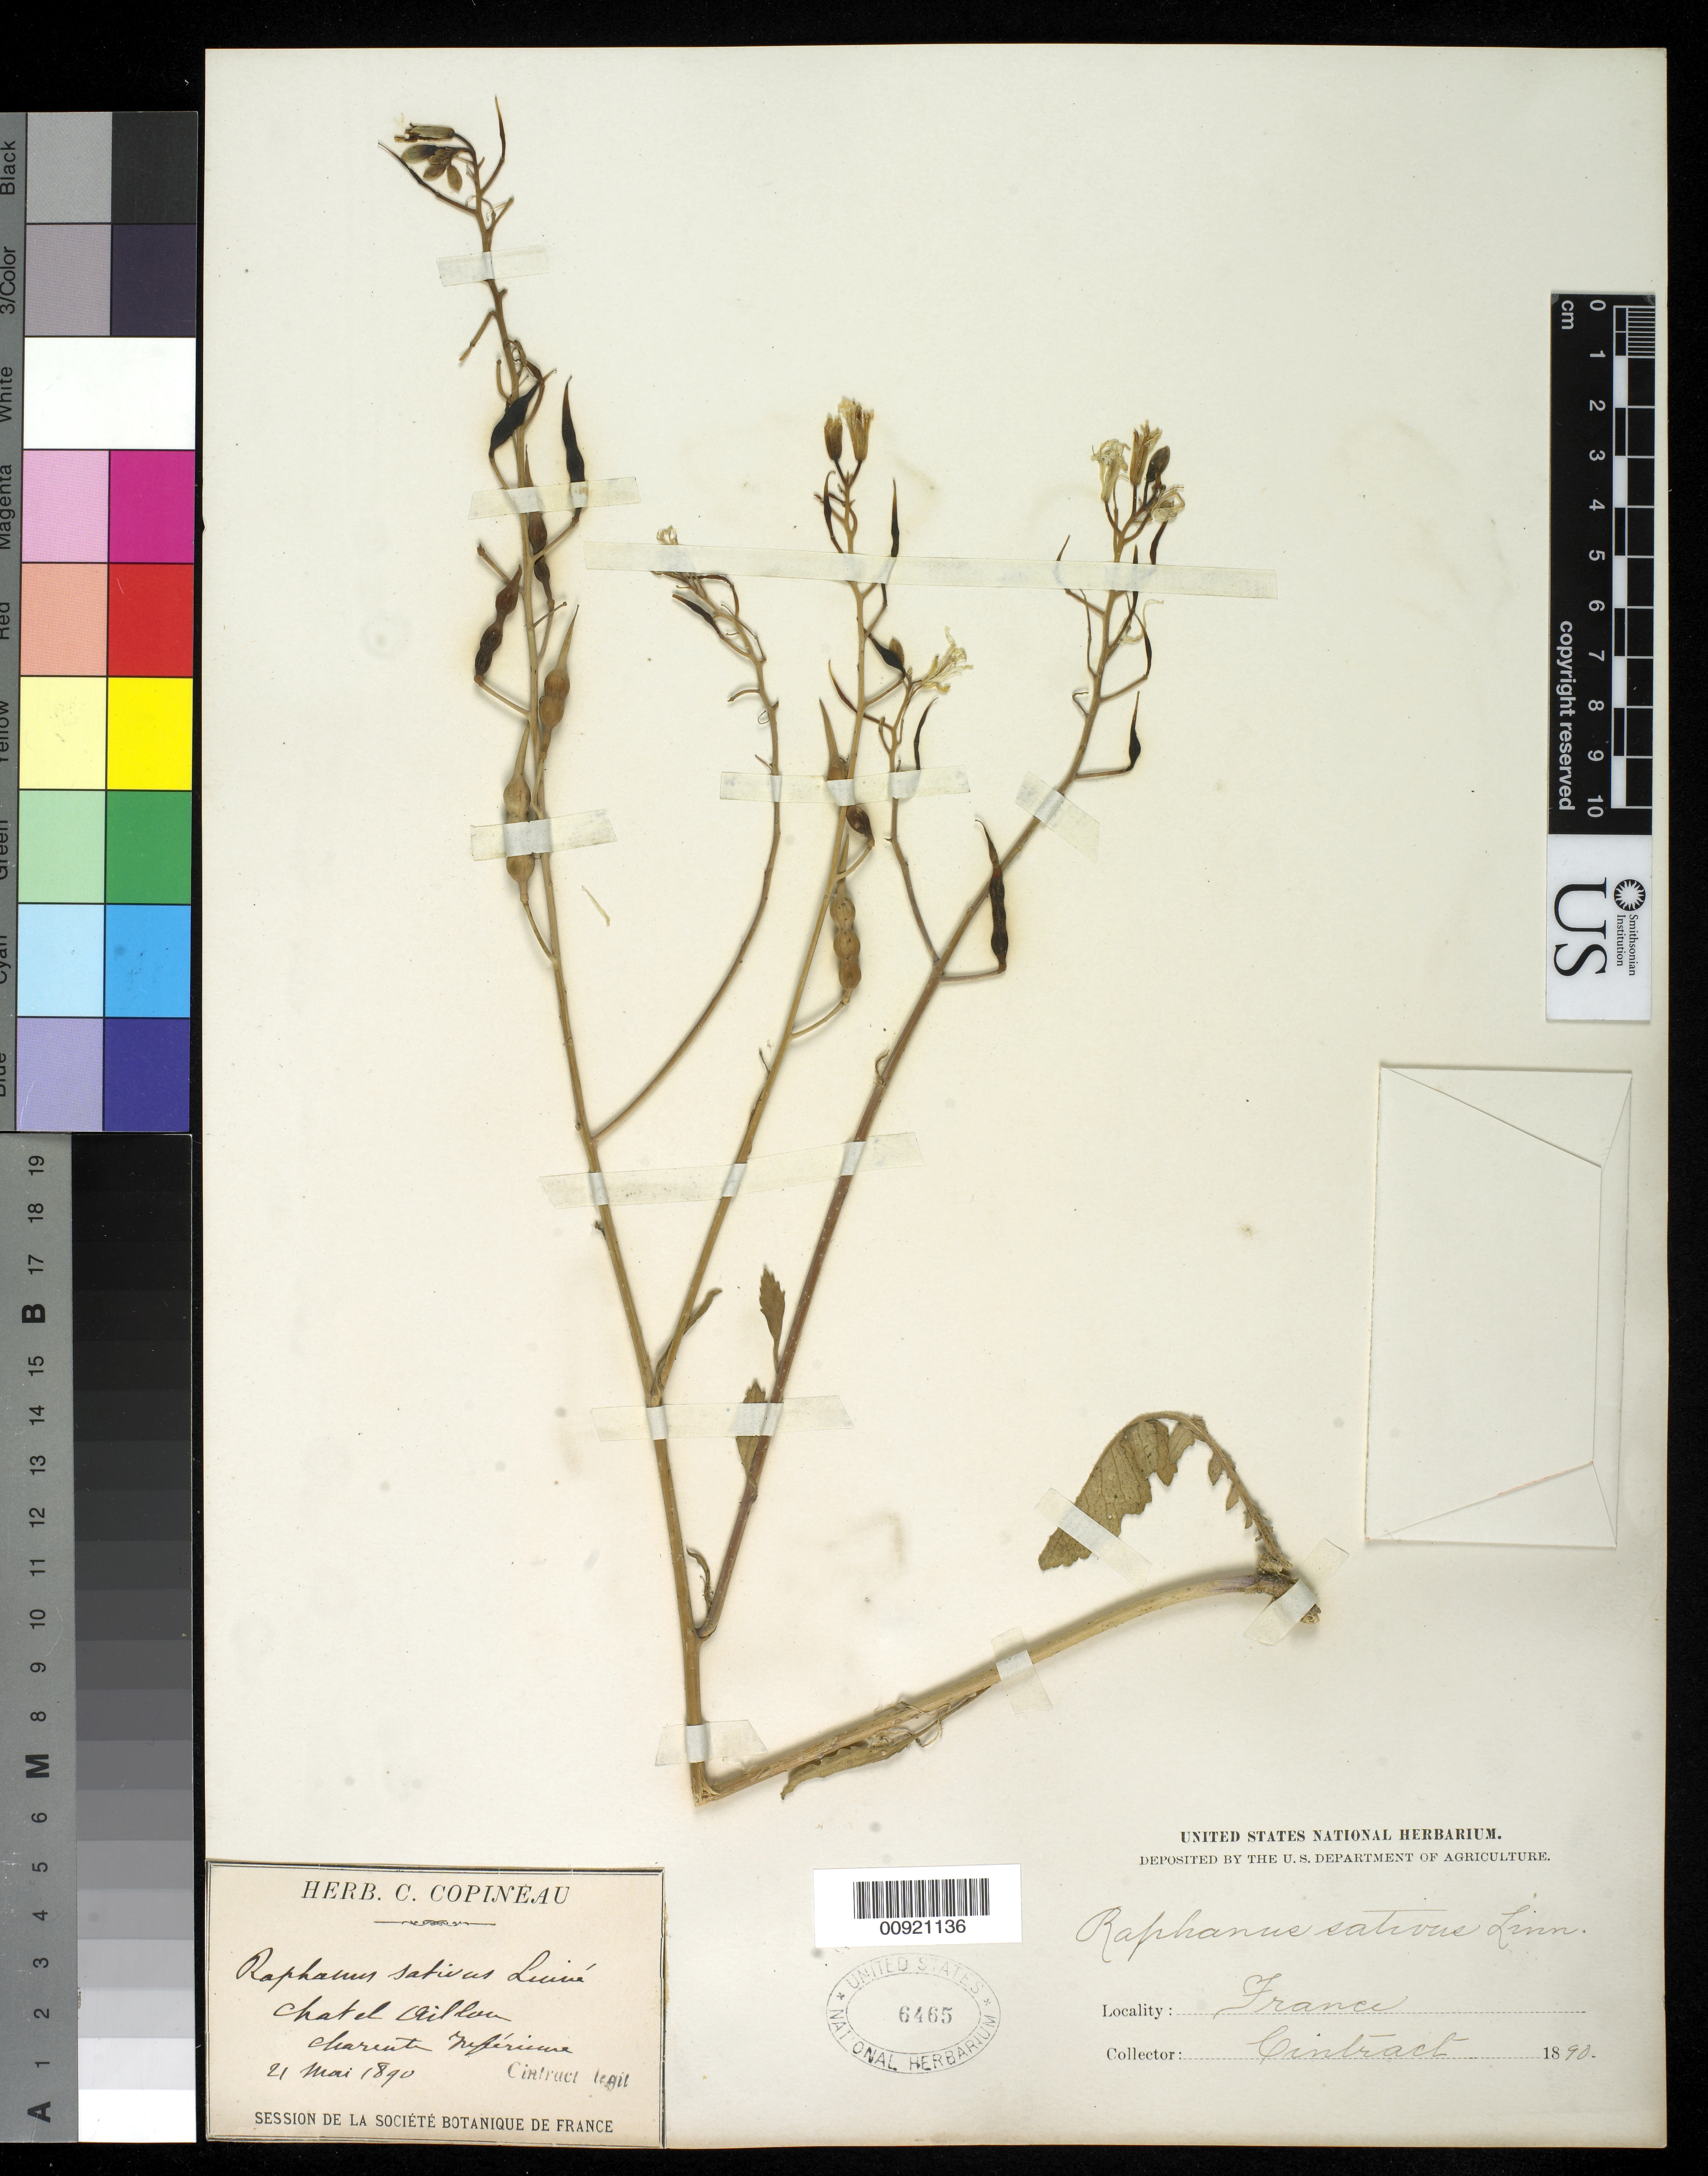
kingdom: Plantae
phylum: Tracheophyta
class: Magnoliopsida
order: Brassicales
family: Brassicaceae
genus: Raphanus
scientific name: Raphanus sativus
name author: L.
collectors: C. Copineau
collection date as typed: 21 May 1890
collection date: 1890-05-21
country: France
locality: Charente dept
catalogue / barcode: US 6465